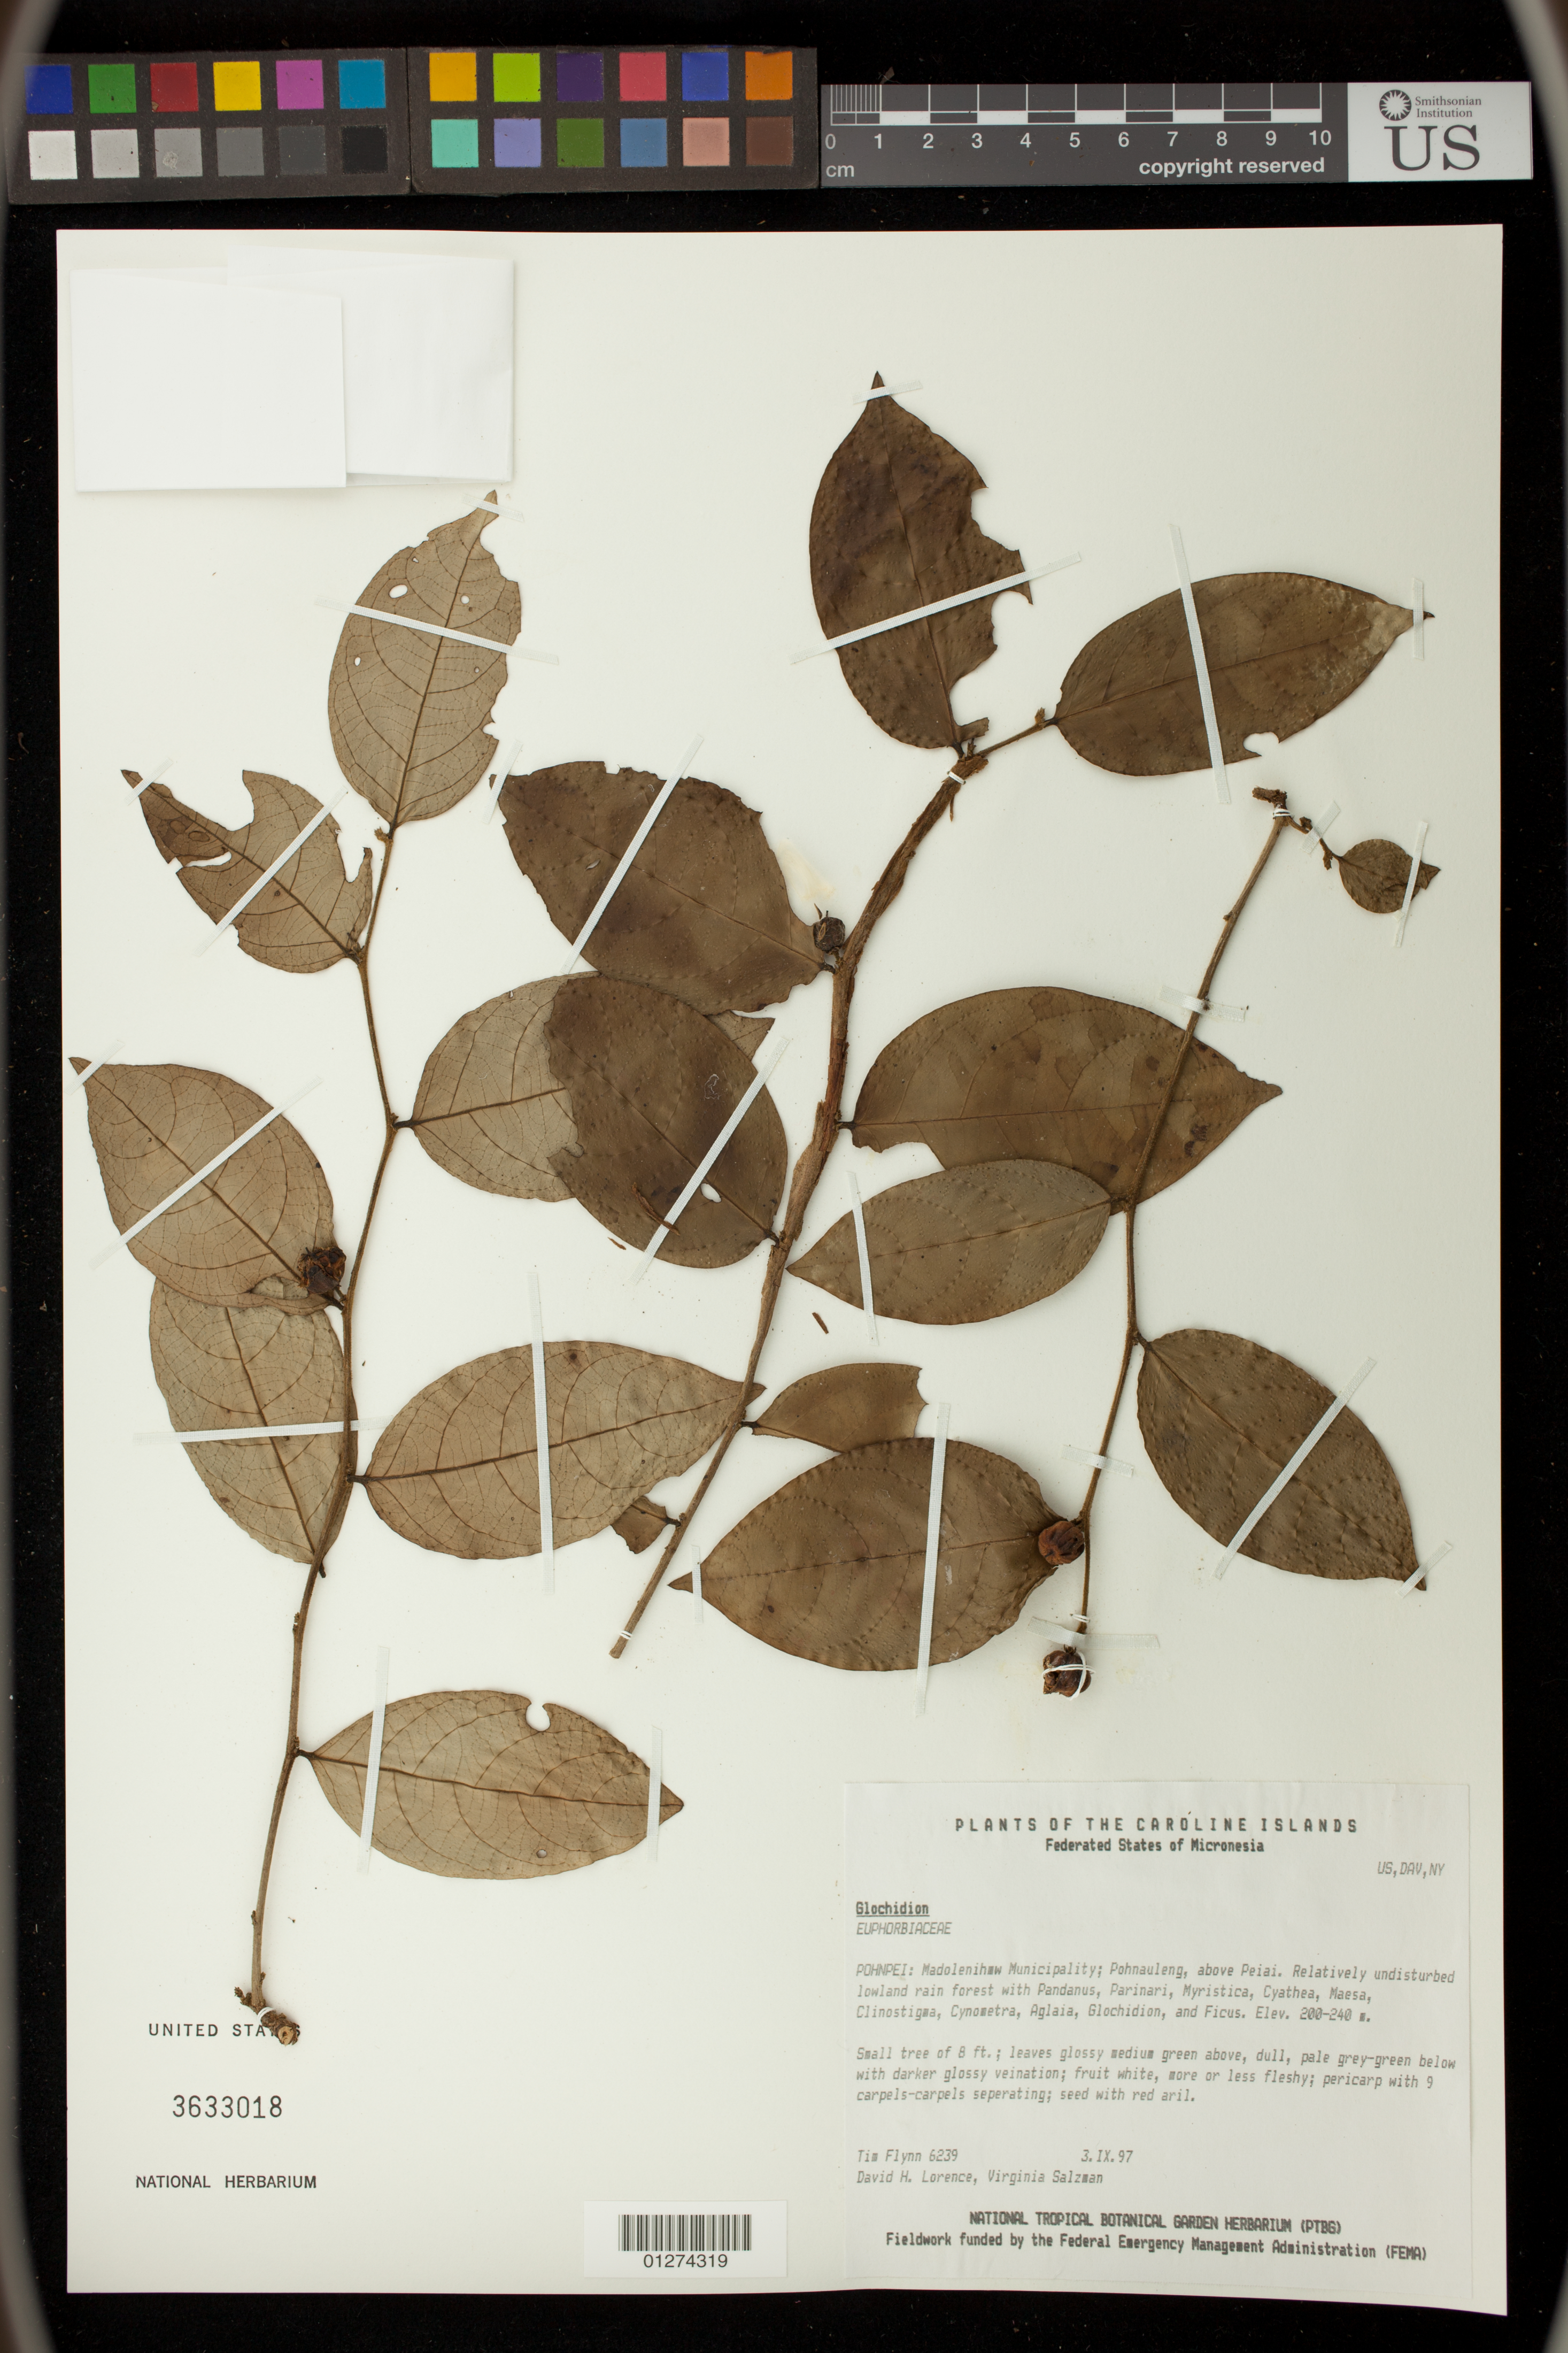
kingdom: Plantae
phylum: Tracheophyta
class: Magnoliopsida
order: Malpighiales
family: Phyllanthaceae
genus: Glochidion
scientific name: Glochidion sp.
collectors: T. W. Flynn, Lorence, D.H.; Florence, J. & V. Salzman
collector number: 6239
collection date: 1997-09-03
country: Micronesia, Federated States of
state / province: Pohnpei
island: Pohnpei [Ponape]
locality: Madolenihaw Municipality; Pohnauleng, above Peiai.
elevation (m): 200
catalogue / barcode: US 3633018